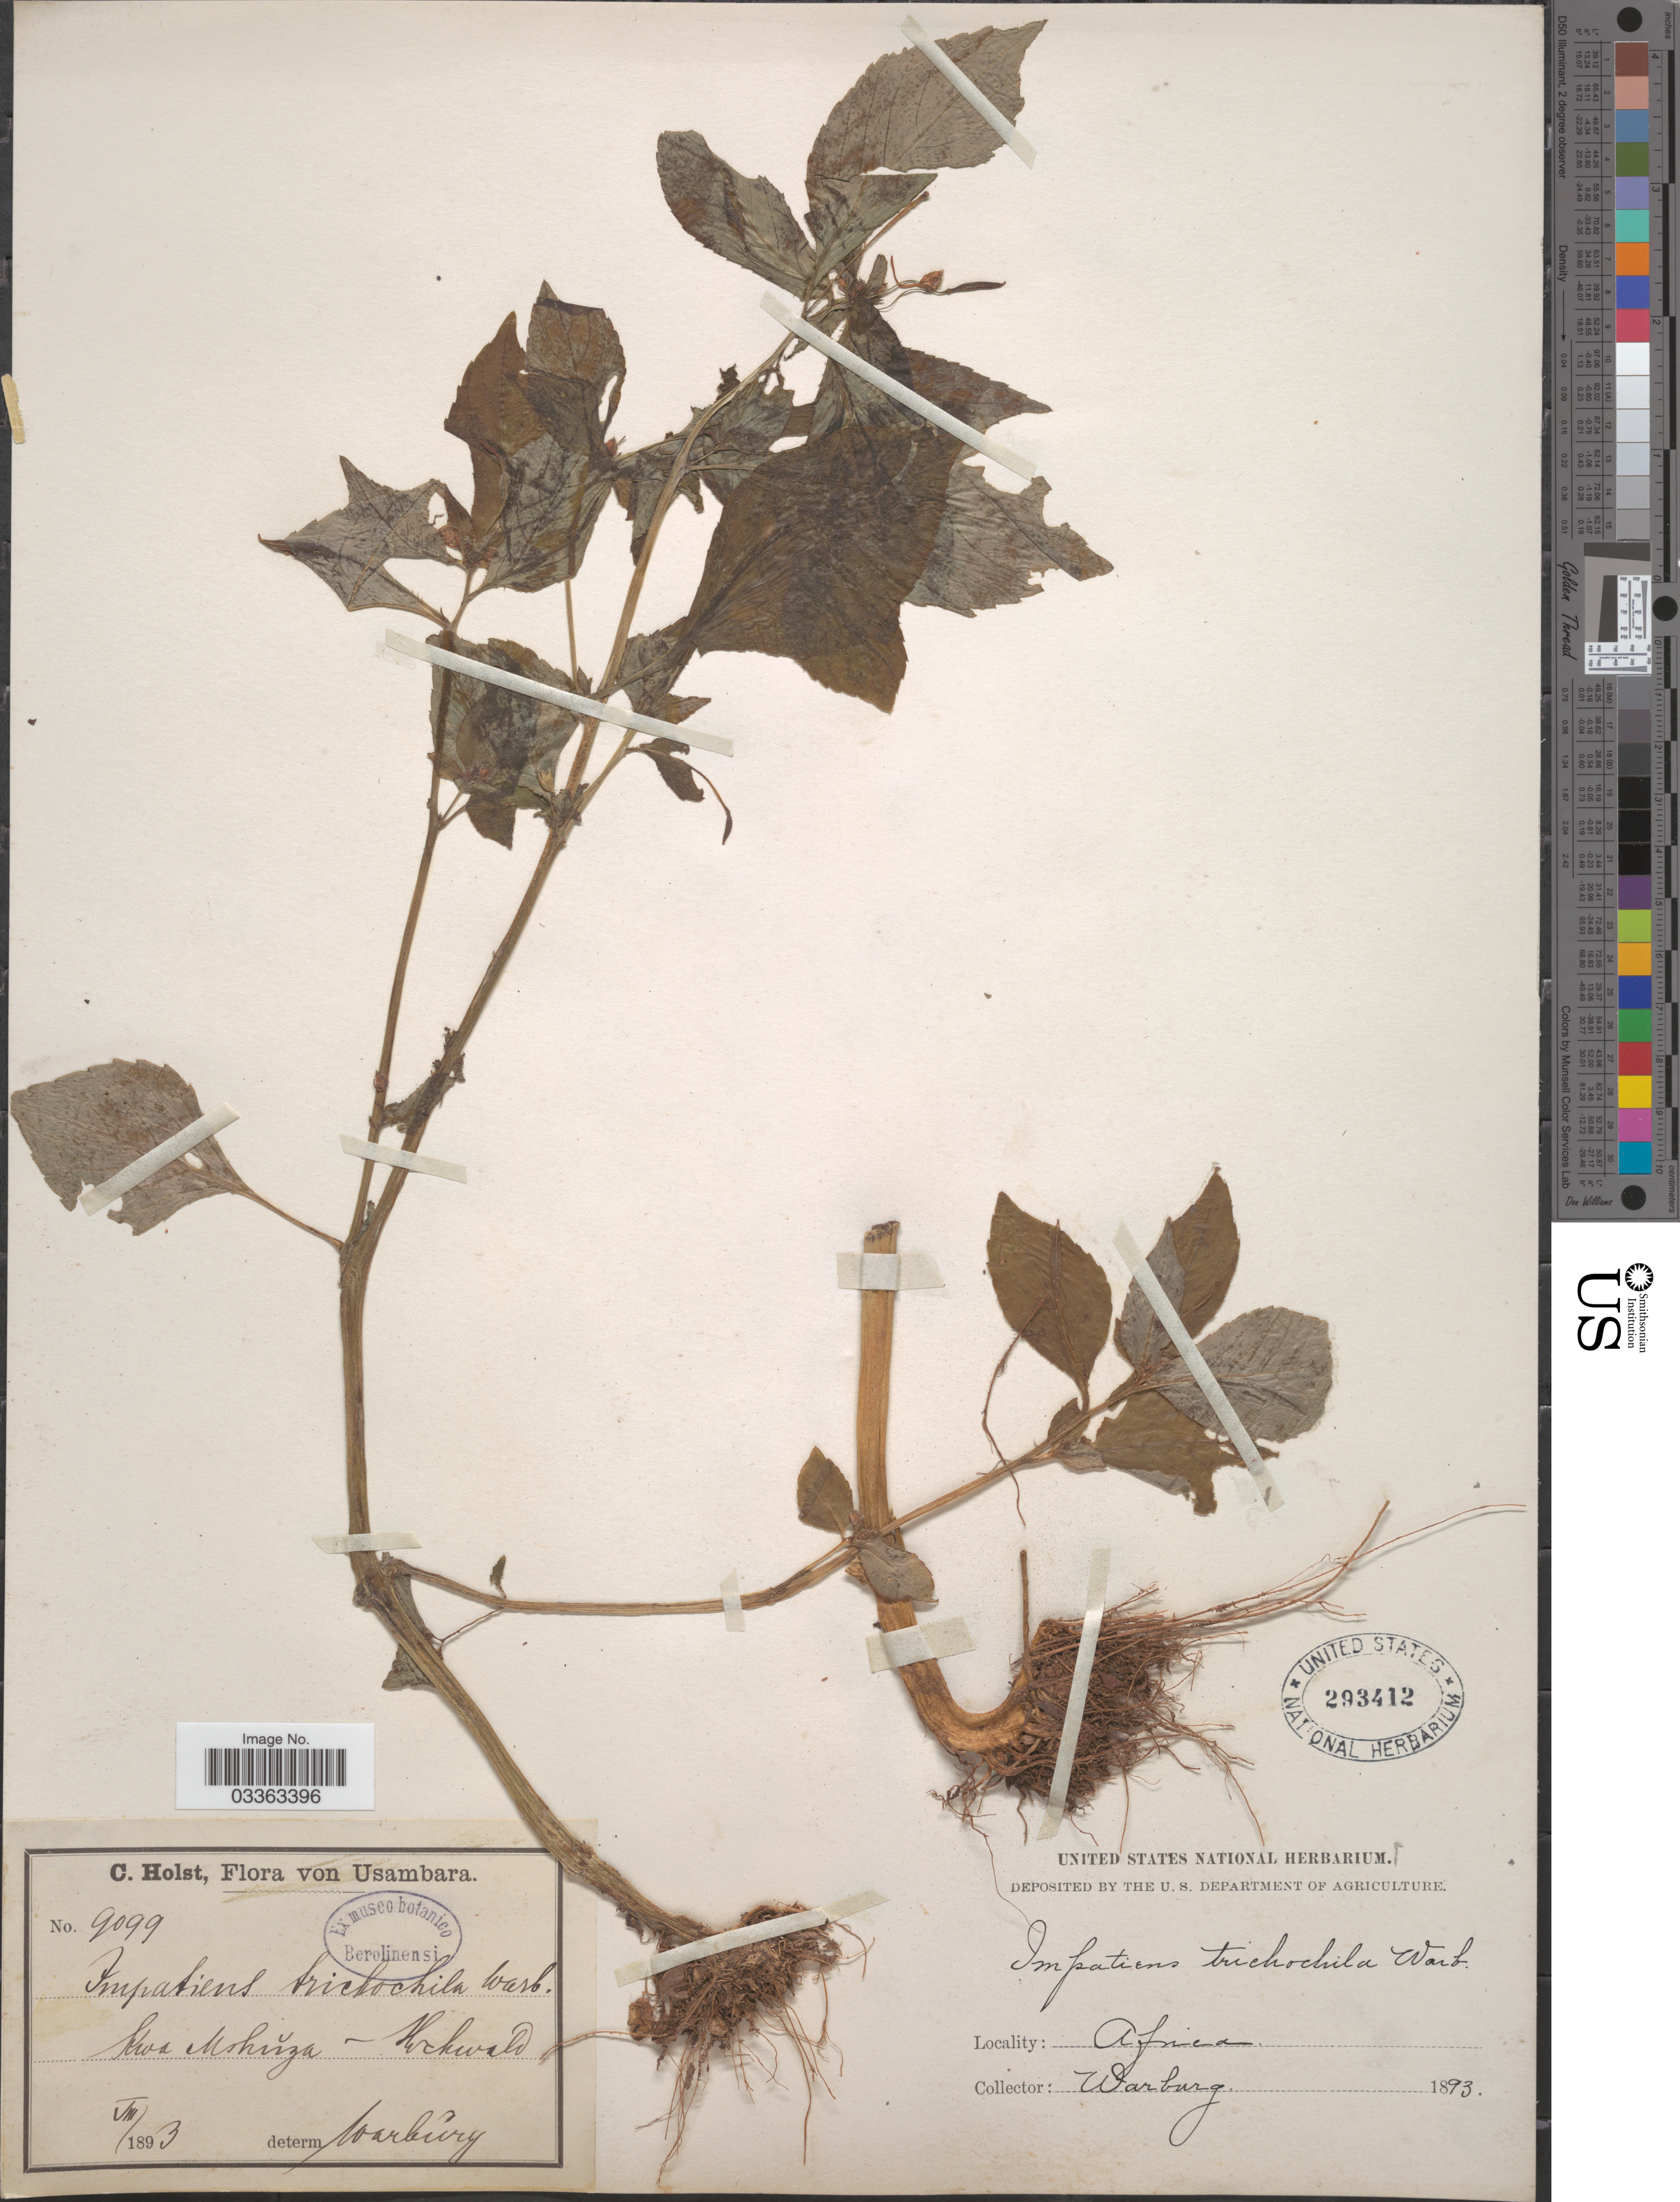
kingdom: Plantae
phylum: Tracheophyta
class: Magnoliopsida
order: Ericales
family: Balsaminaceae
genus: Impatiens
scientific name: Impatiens trichochila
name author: Warb.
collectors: Warburg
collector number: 9099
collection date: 1893-08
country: Tanzania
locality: Usambara, Kwa Mshuza - Hochwald.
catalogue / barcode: US 293412